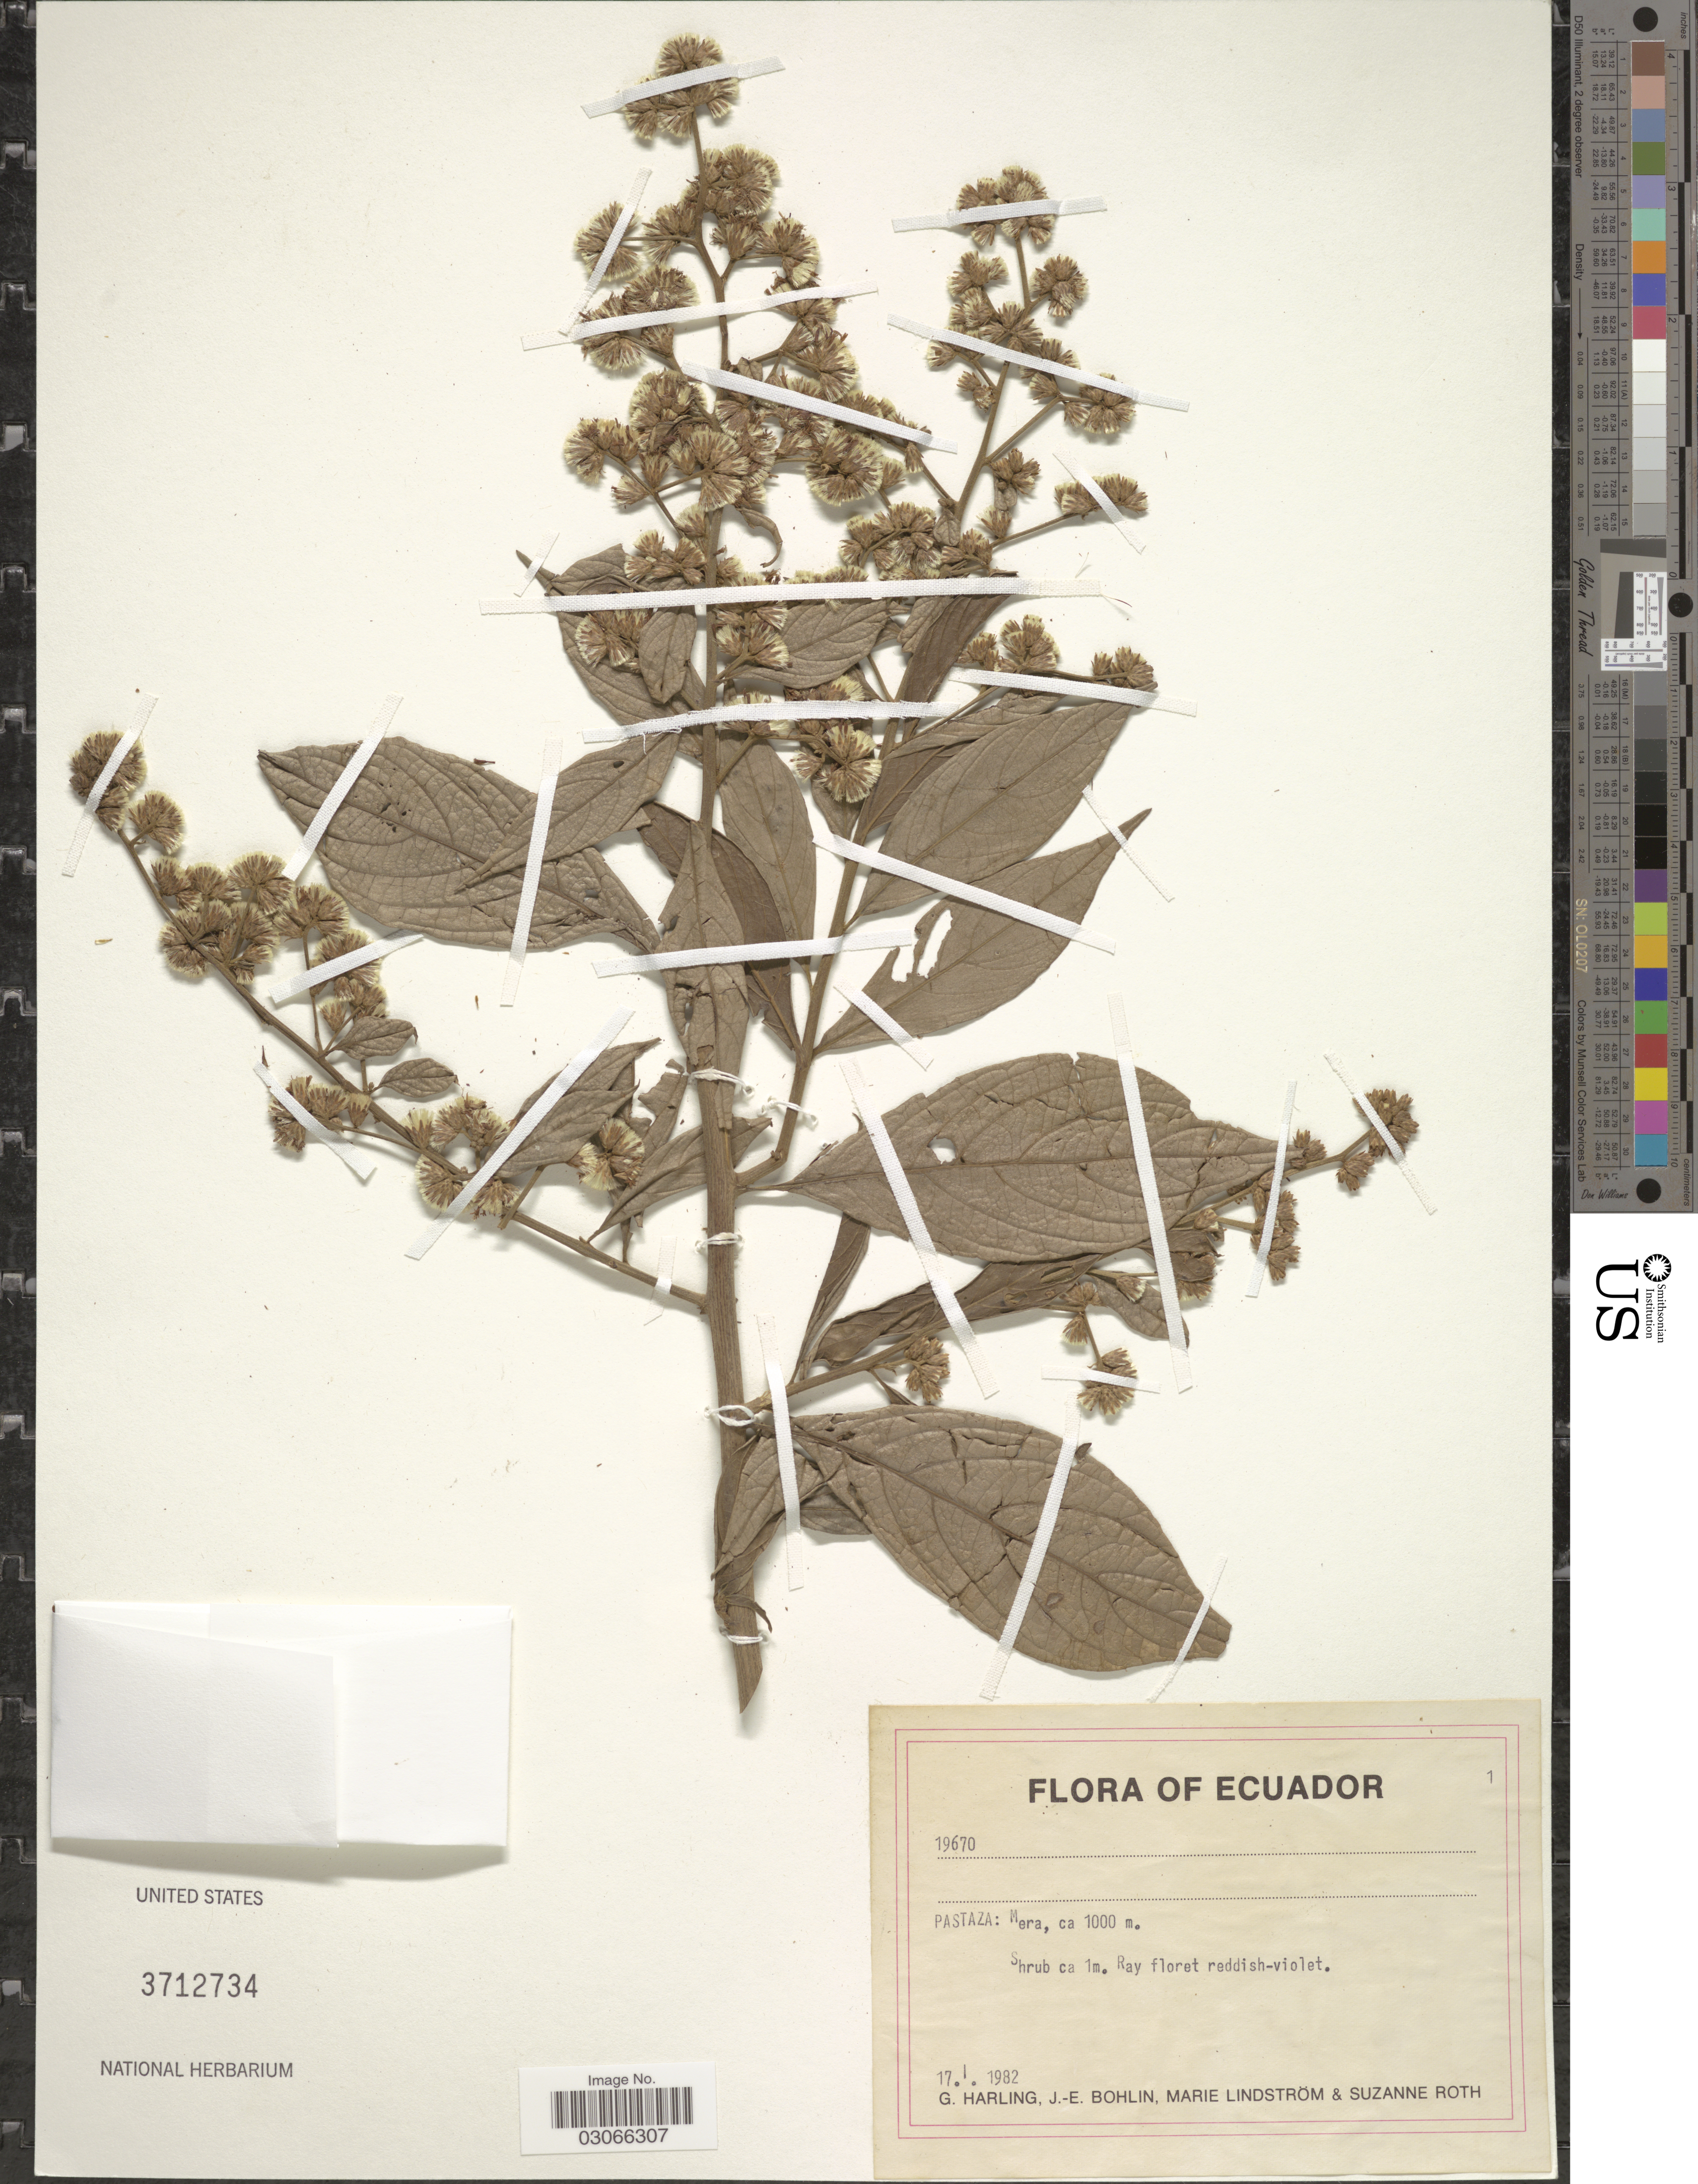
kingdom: Plantae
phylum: Tracheophyta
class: Magnoliopsida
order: Asterales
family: Asteraceae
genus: Lepidaploa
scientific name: Lepidaploa sp.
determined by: Ávila C., Fabio Andrés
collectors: G. Harling, J. Bohlin, M. Lindström & S. Roth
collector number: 19670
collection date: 1982-01-17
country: Ecuador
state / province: Pastaza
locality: Mera.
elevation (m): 1000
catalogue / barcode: US 3712734